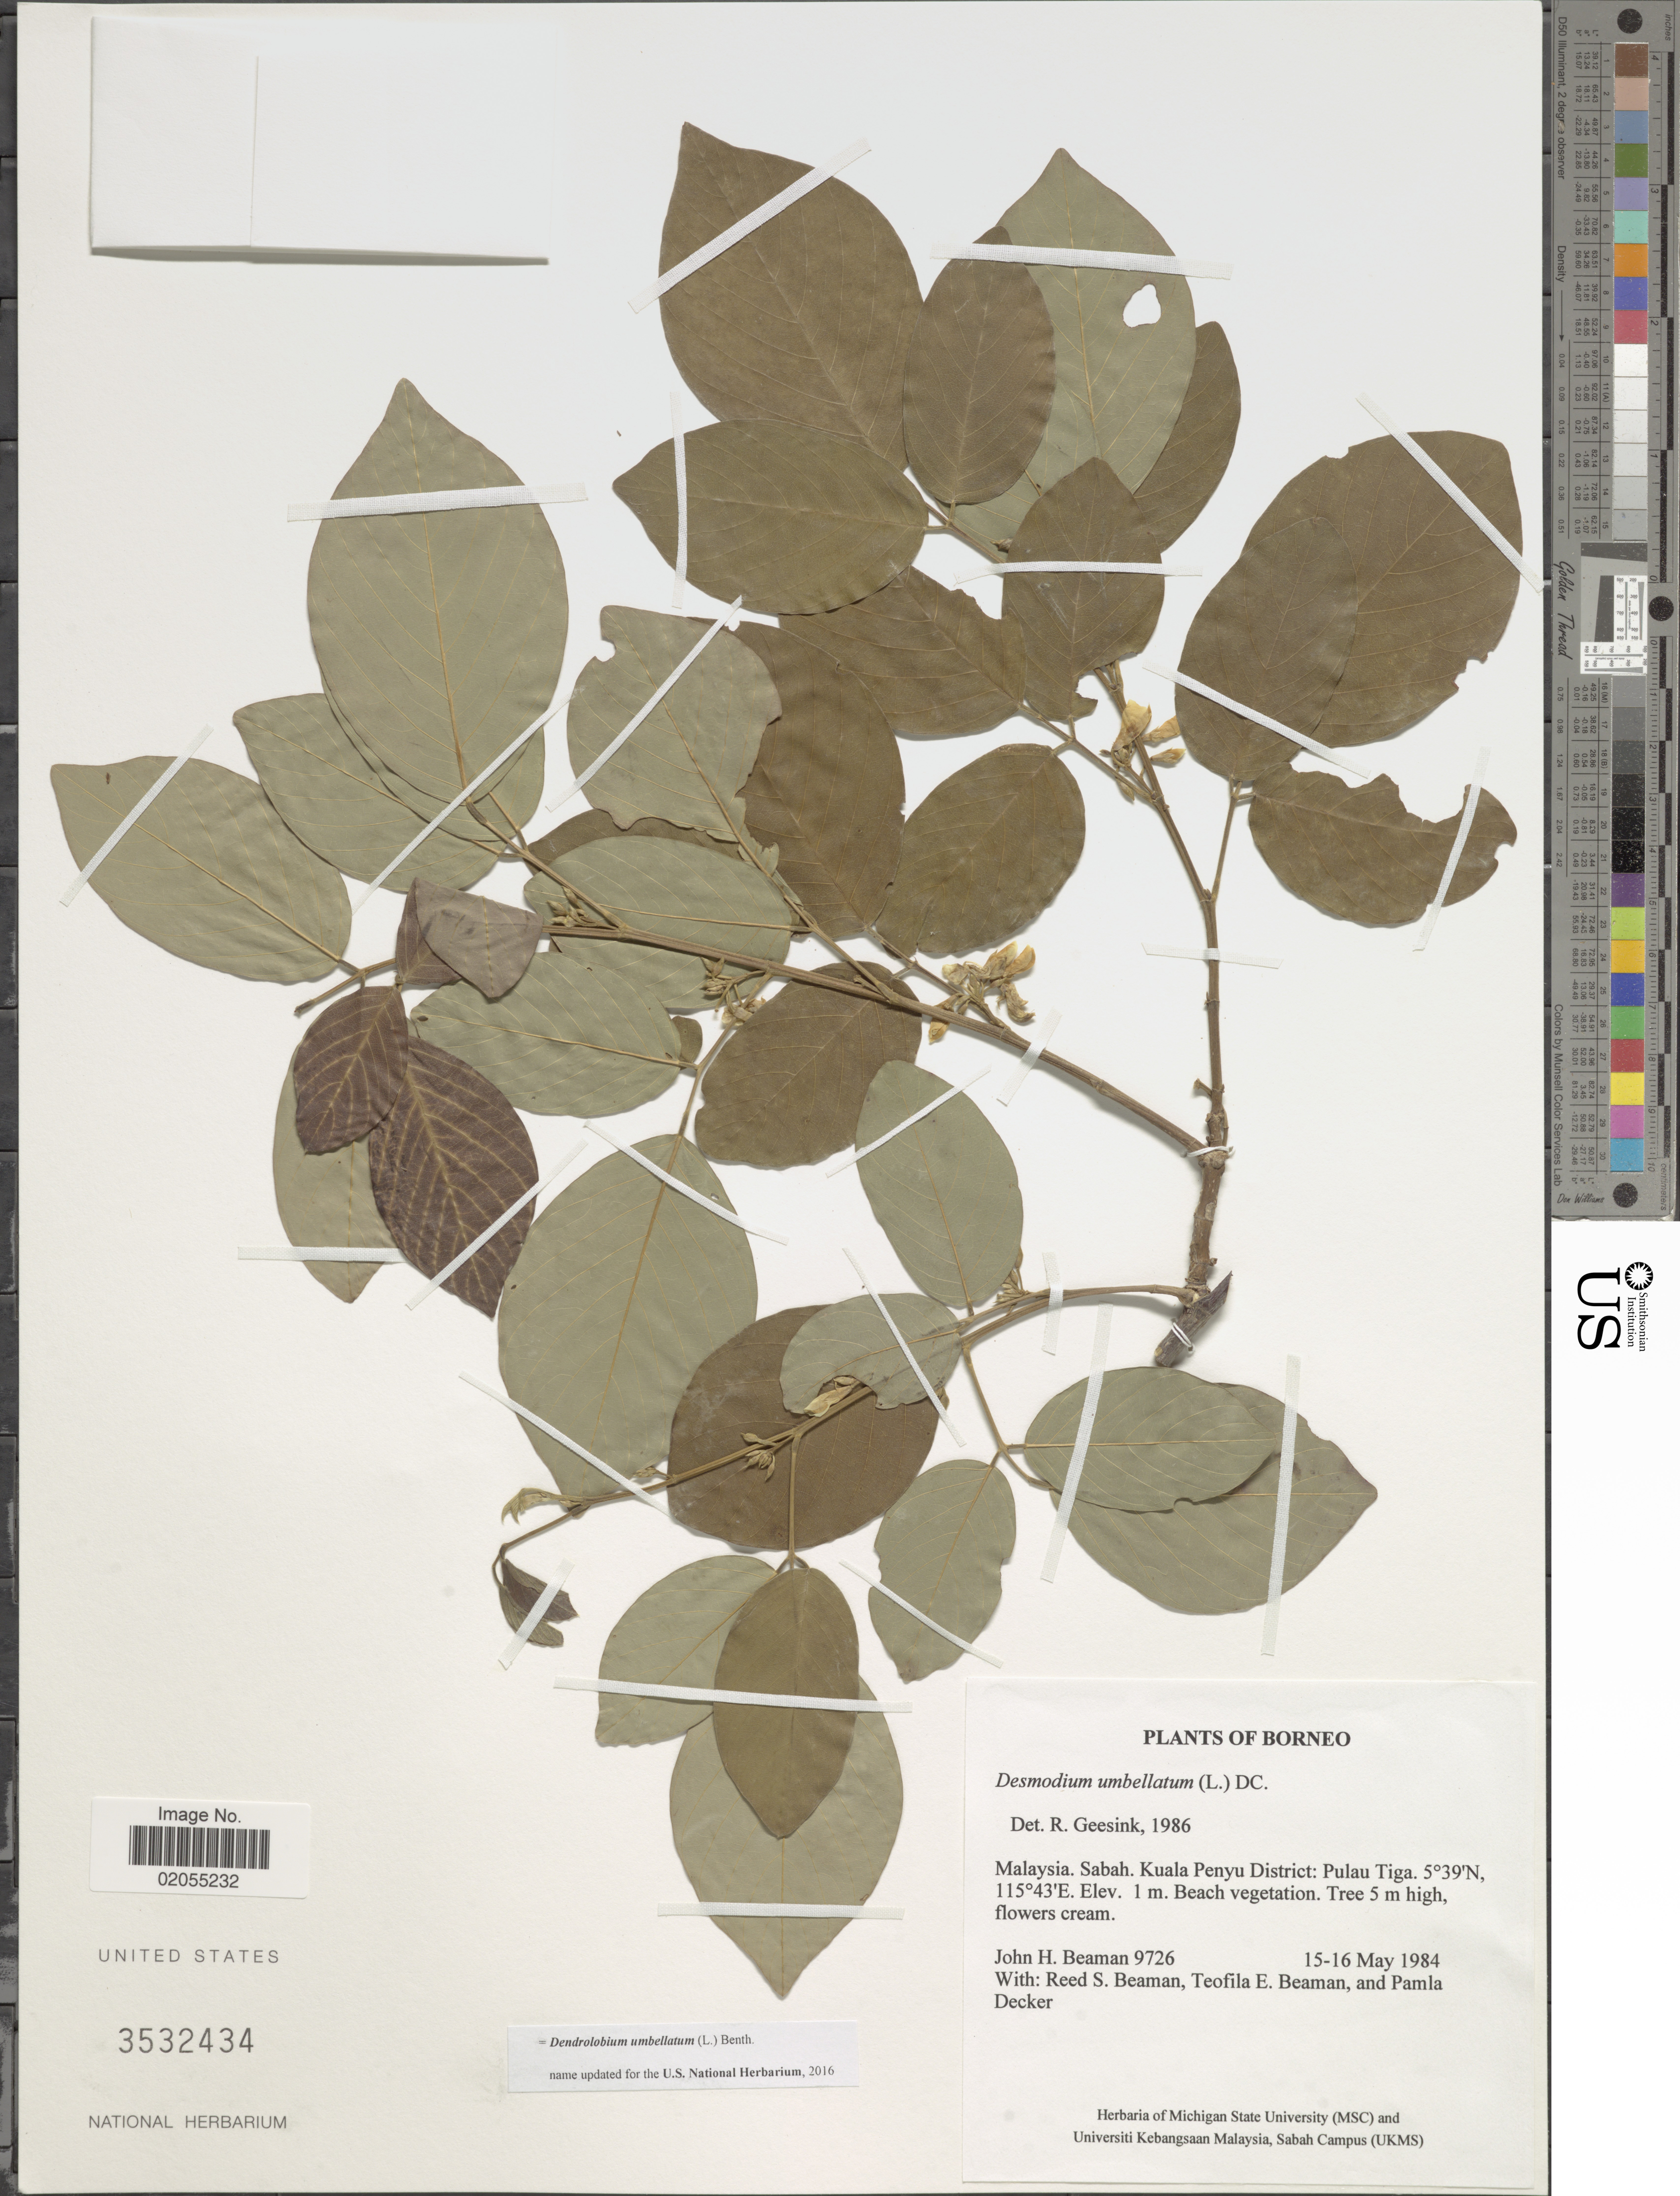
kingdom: Plantae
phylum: Tracheophyta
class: Magnoliopsida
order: Fabales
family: Fabaceae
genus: Dendrolobium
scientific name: Dendrolobium umbellatum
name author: (L.) Benth.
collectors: J. H. Beaman, R. S. Beaman, T. E. Beaman & P. Decker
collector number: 9726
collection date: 1984-05-15/1984-05-16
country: Malaysia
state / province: Sabah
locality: Borneo, Sabah, Kuala Penyu District, Pulau Tiga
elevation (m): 1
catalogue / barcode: US 3532434